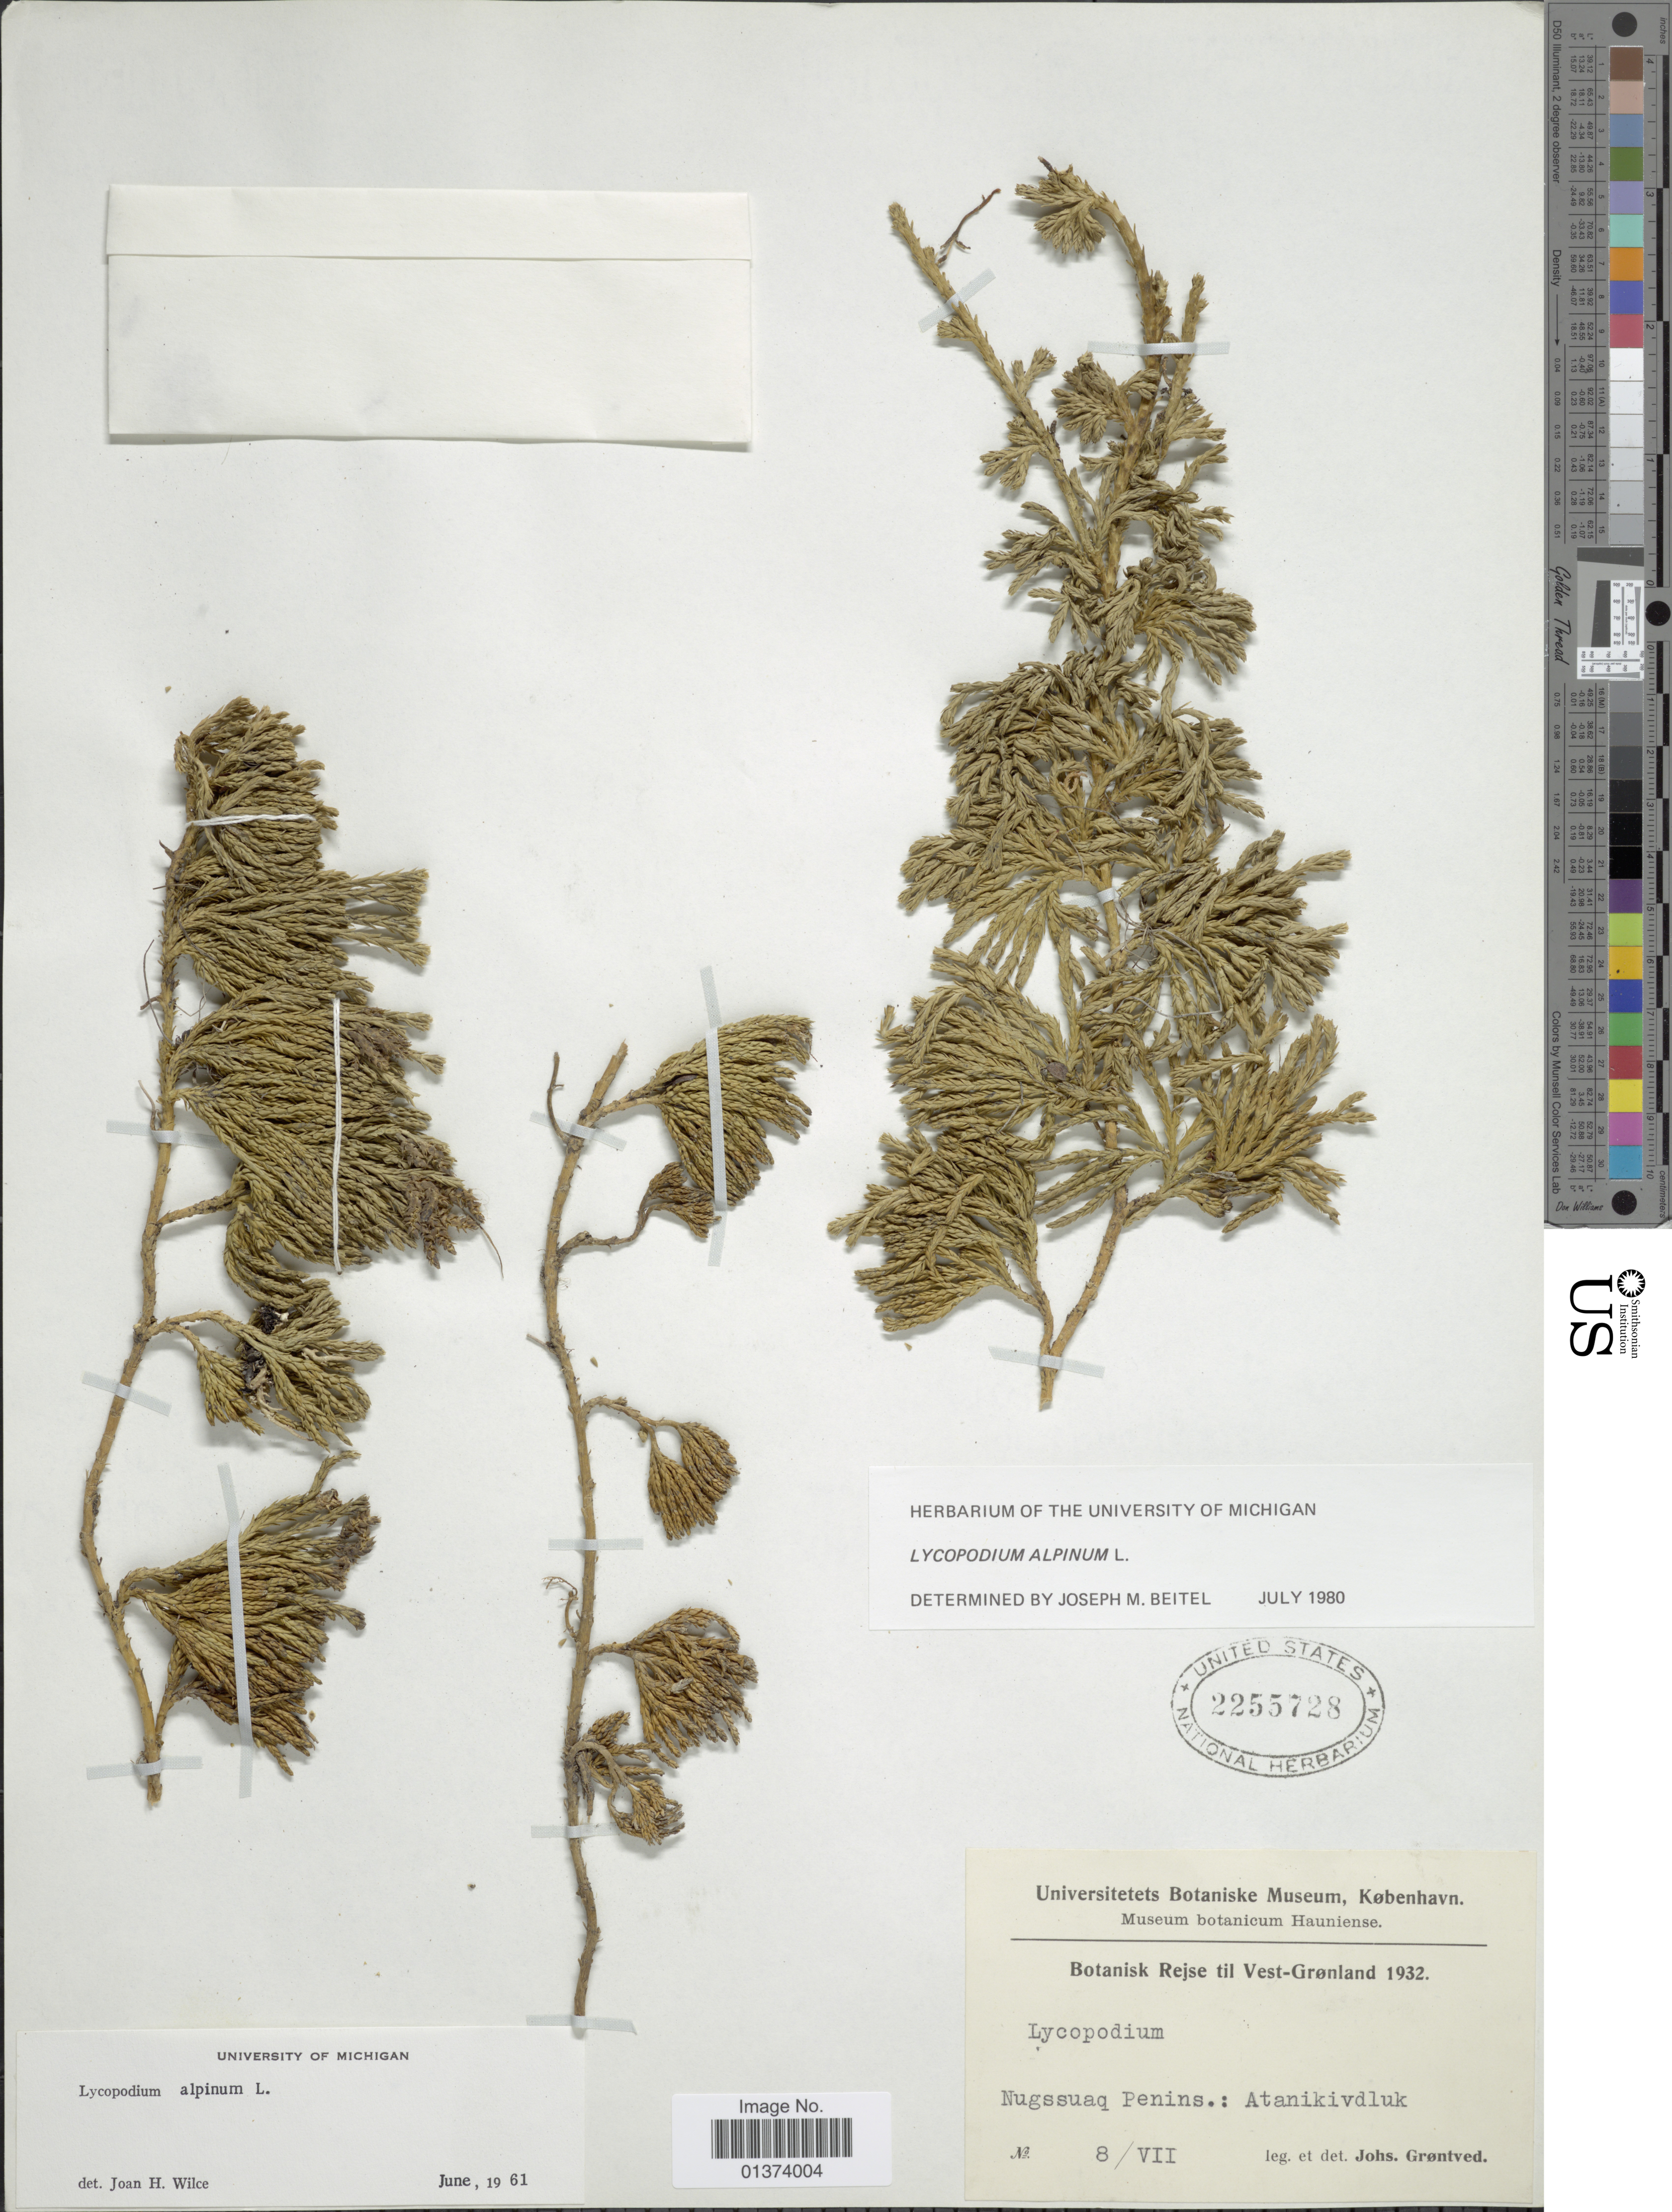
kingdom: Plantae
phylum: Tracheophyta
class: Lycopodiopsida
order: Lycopodiales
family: Lycopodiaceae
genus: Diphasiastrum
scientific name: Diphasiastrum alpinum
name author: (L.) Holub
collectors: J. Grøntved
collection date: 1932-07-08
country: Greenland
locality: Nugssuaq Penins: Atanikivdluk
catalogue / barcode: US 2255728